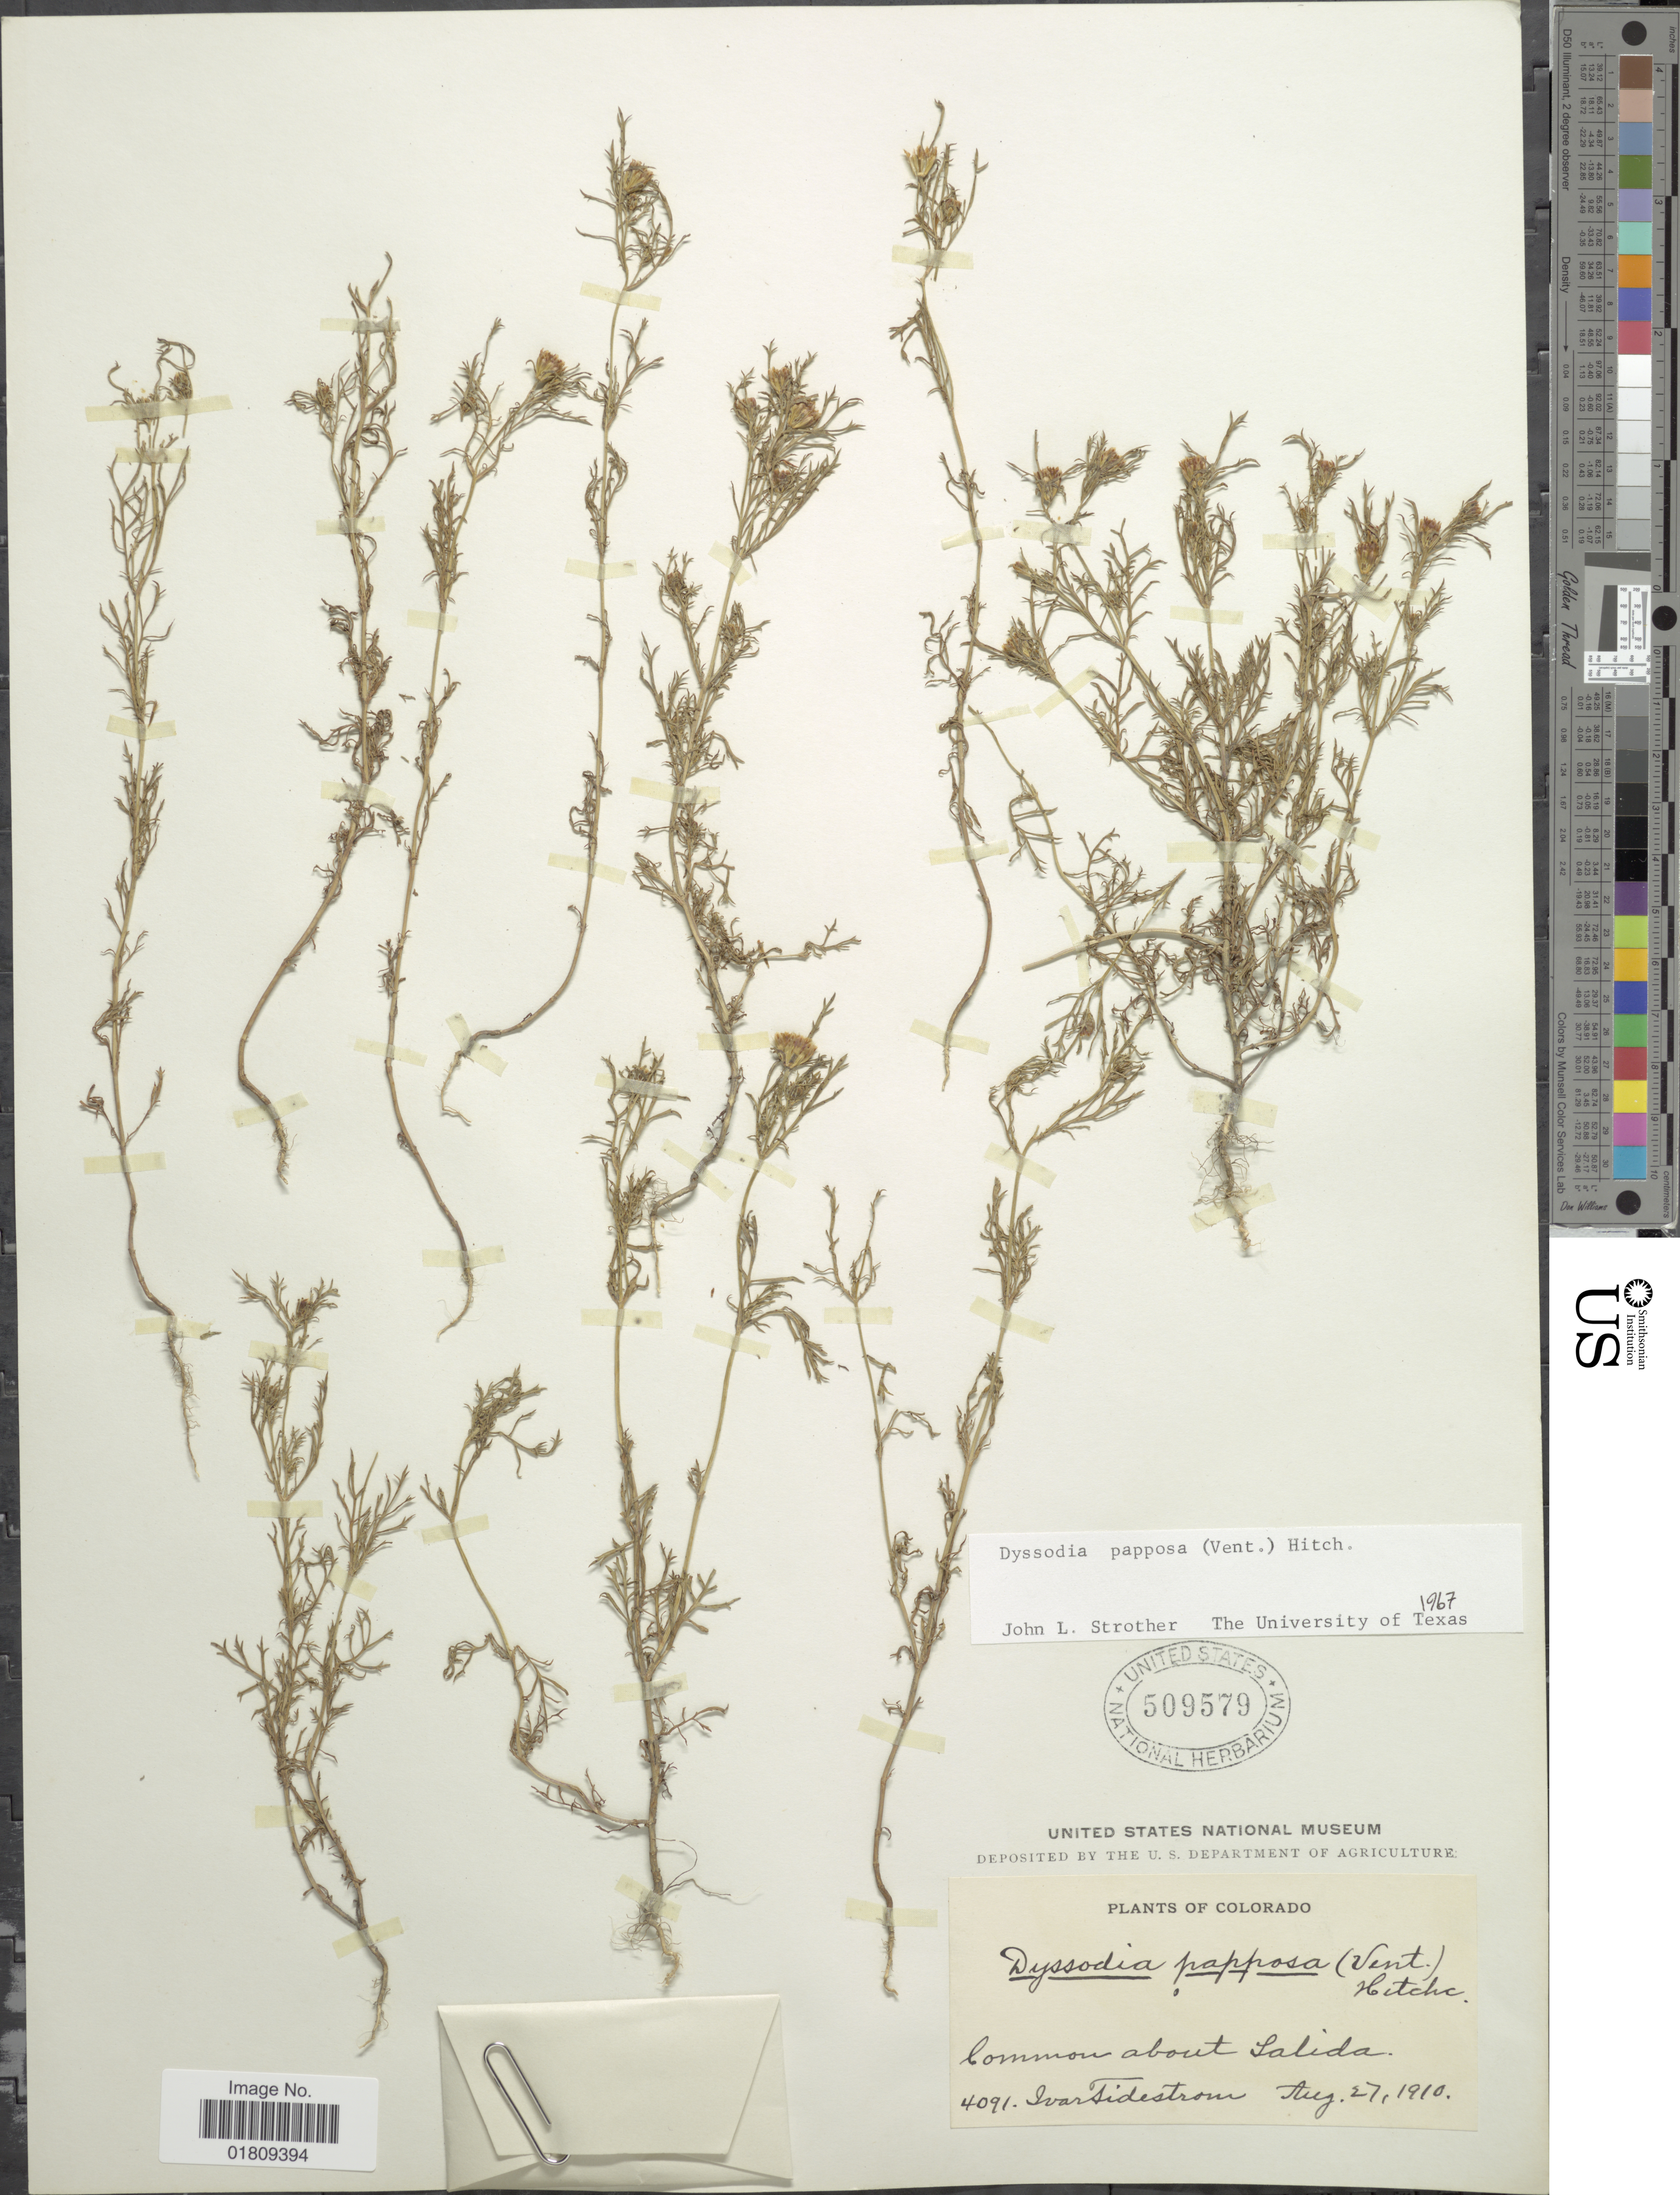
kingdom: Plantae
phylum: Tracheophyta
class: Magnoliopsida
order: Asterales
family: Asteraceae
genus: Dyssodia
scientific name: Dyssodia papposa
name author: (Vent.) Hitchc.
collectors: I. F. Tidestrom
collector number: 4091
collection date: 1910-08-27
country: United States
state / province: Colorado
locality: Common aout Salida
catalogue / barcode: US 509579